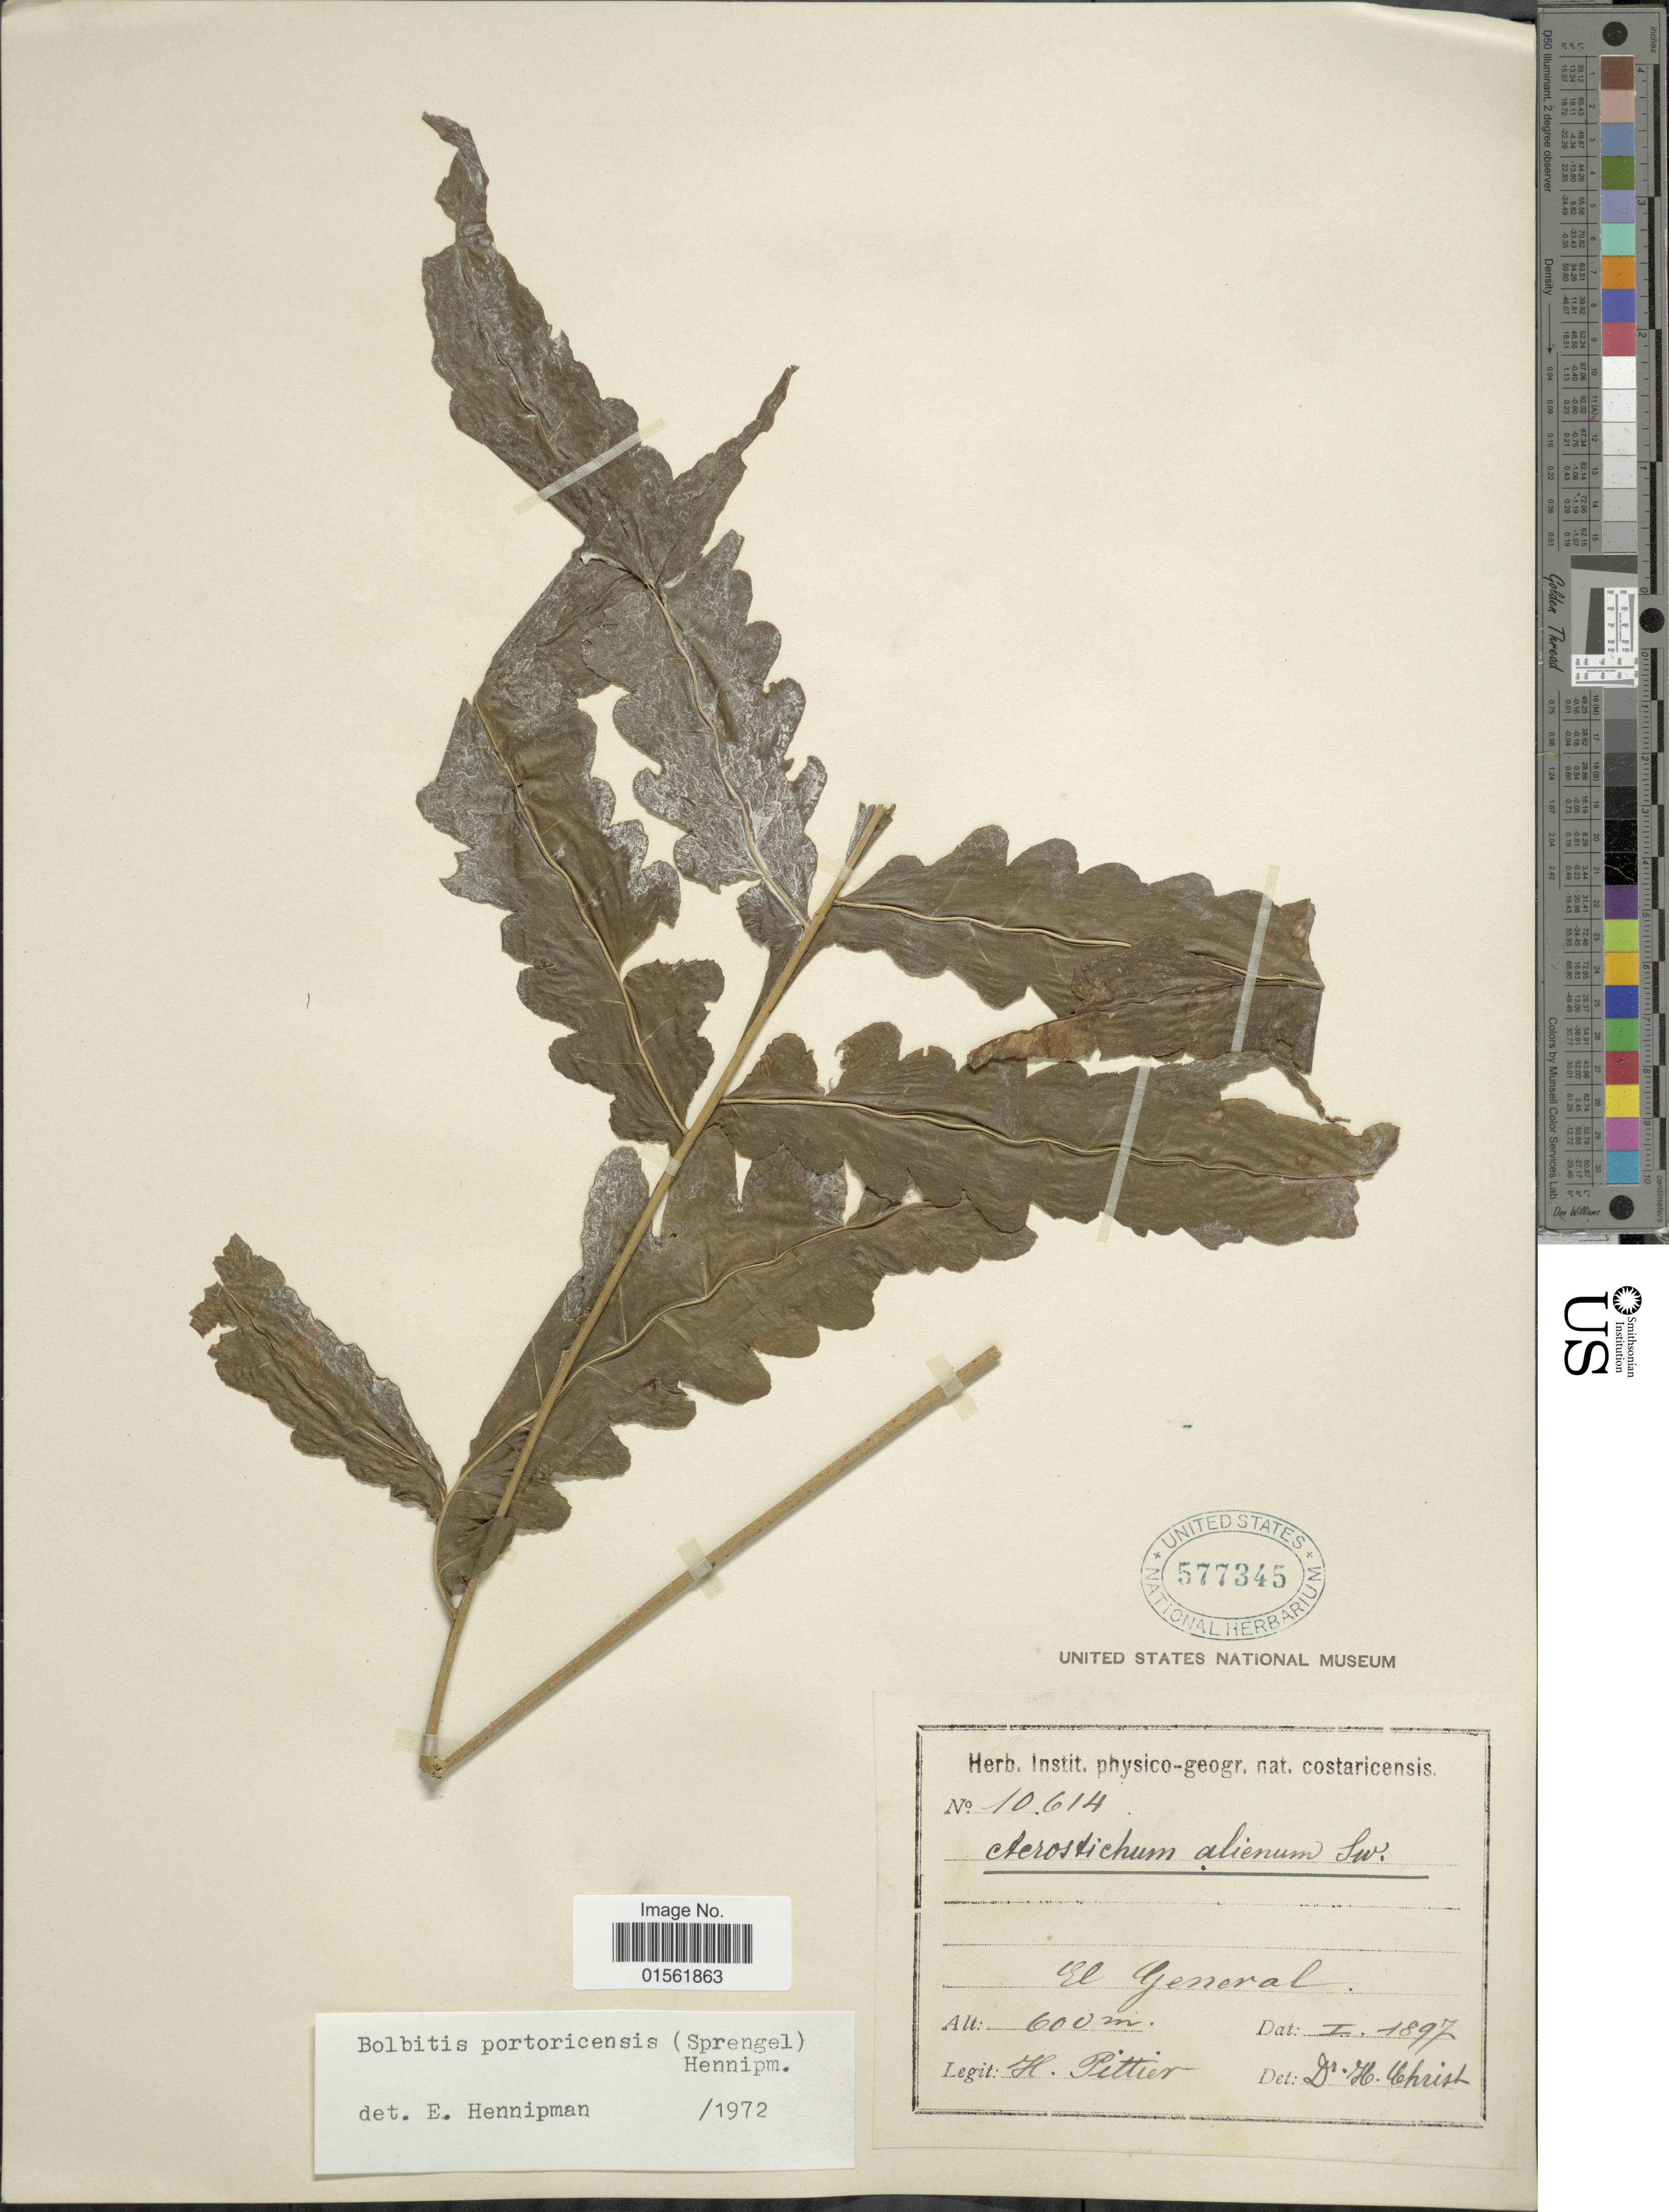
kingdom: Plantae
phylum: Tracheophyta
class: Polypodiopsida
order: Polypodiales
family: Dryopteridaceae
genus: Bolbitis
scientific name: Bolbitis portoricensis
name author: (Spreng.) Hennipman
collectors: H. F. Pittier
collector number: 10614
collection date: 1897-01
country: Costa Rica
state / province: San José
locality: El General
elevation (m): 600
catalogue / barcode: US 577345